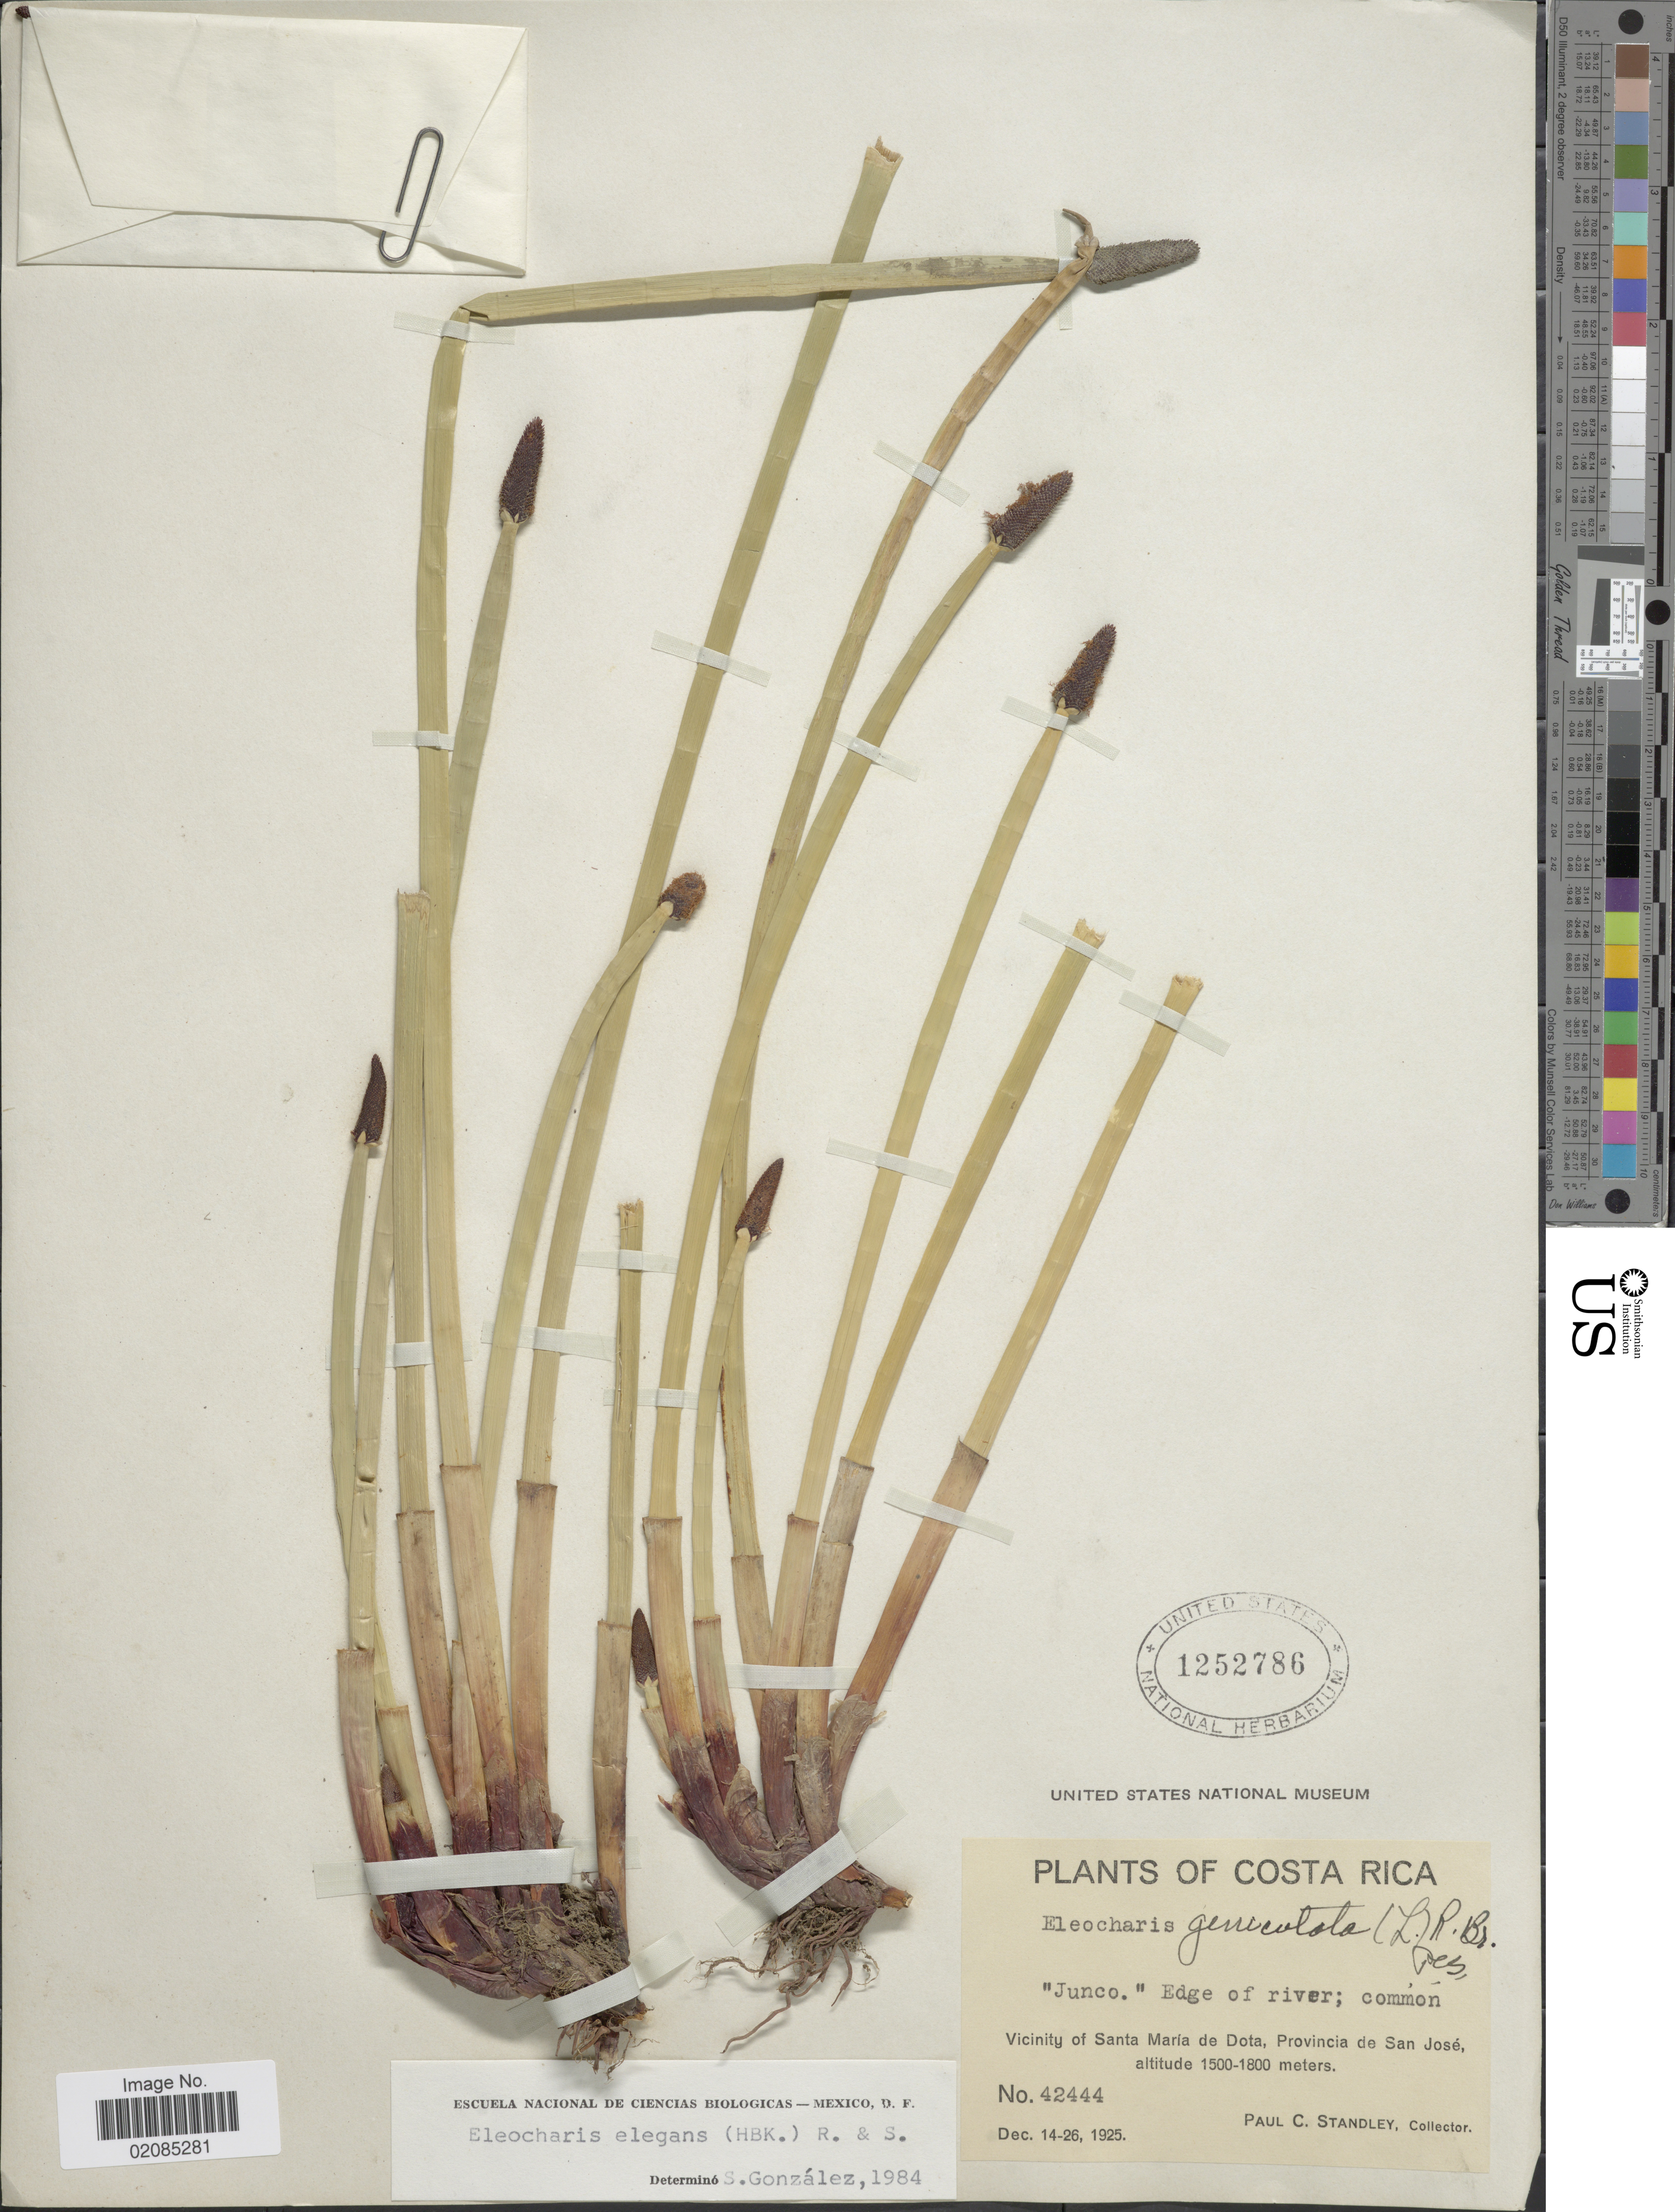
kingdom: Plantae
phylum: Tracheophyta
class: Liliopsida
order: Poales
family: Cyperaceae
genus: Eleocharis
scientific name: Eleocharis elegans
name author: (Kunth) Roem. & Schult.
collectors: P. C. Standley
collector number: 42444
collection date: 1925-12-14/1925-12-26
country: Costa Rica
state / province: San José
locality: Vicinity of Santa Maria de Dota, Provincia de San Jose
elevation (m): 1500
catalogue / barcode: US 1252786